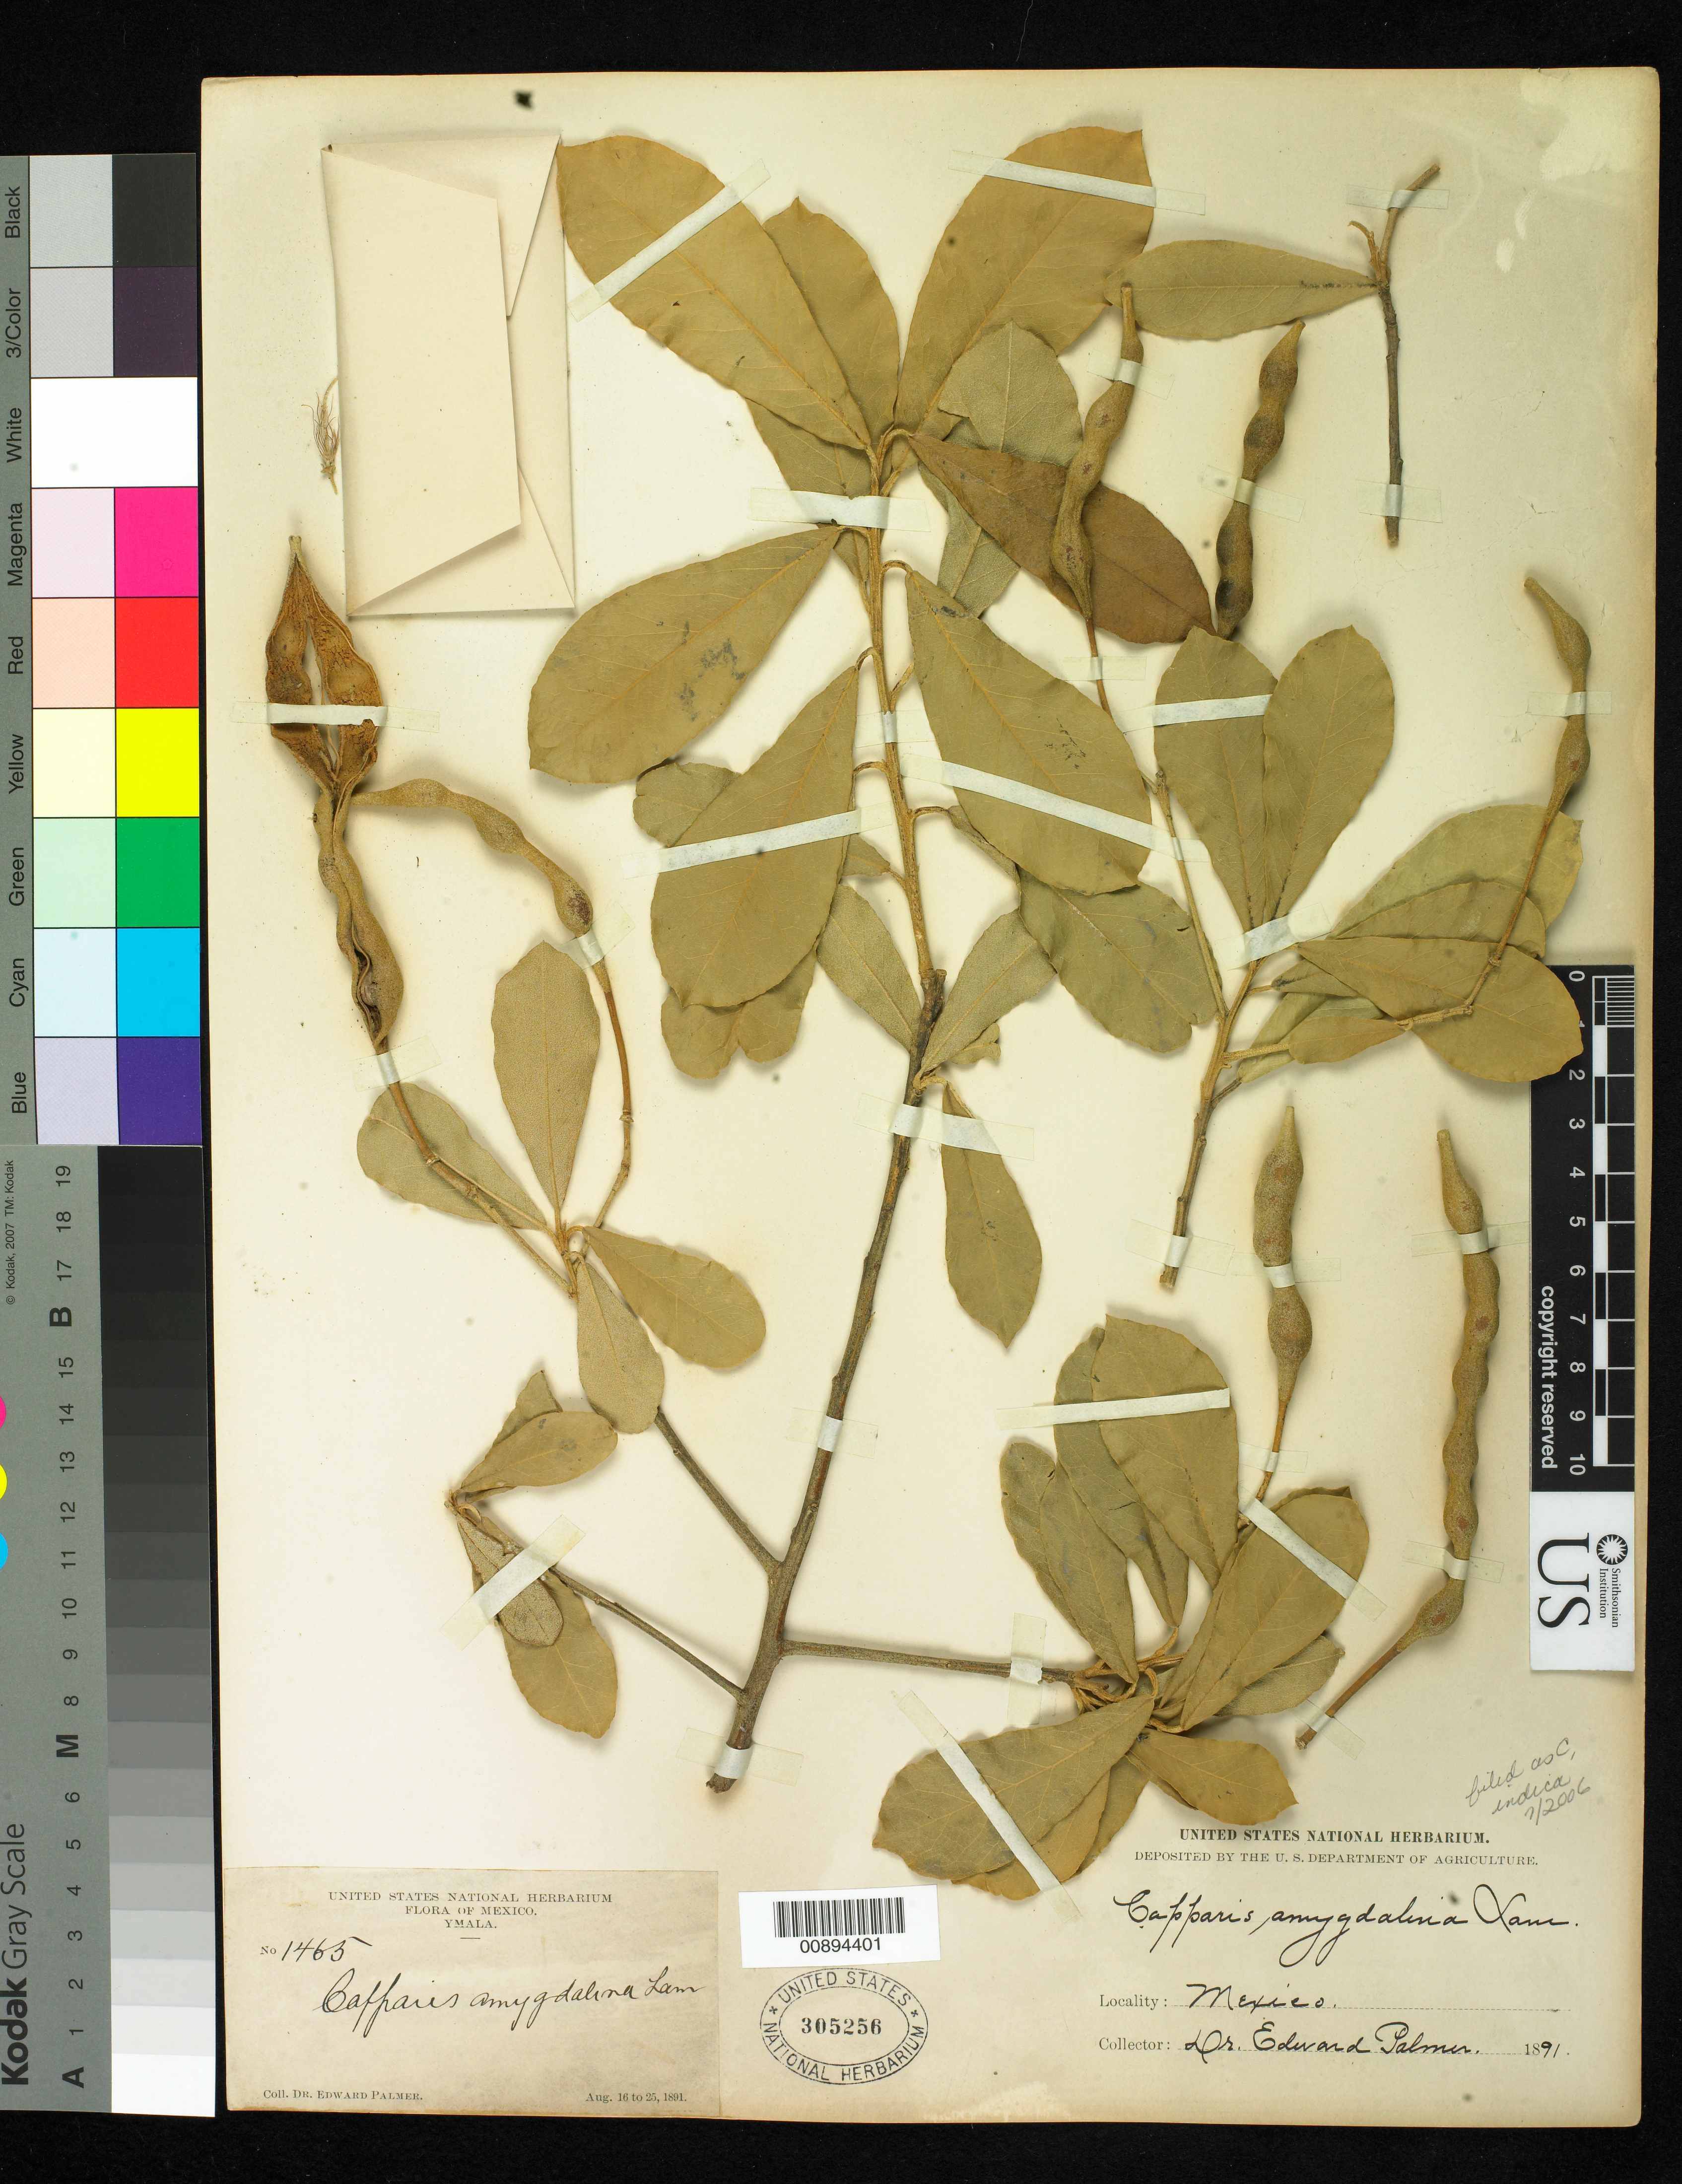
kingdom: Plantae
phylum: Tracheophyta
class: Magnoliopsida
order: Brassicales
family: Capparaceae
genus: Capparis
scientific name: Capparis indica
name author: (L.) Druce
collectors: E. Palmer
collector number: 1465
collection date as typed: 16 Aug 1891 to 25 Aug 1891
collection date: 1891-08-16/1891-08-25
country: Mexico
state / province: Sinaloa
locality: Ymala, Sinaloa.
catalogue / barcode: US 305256